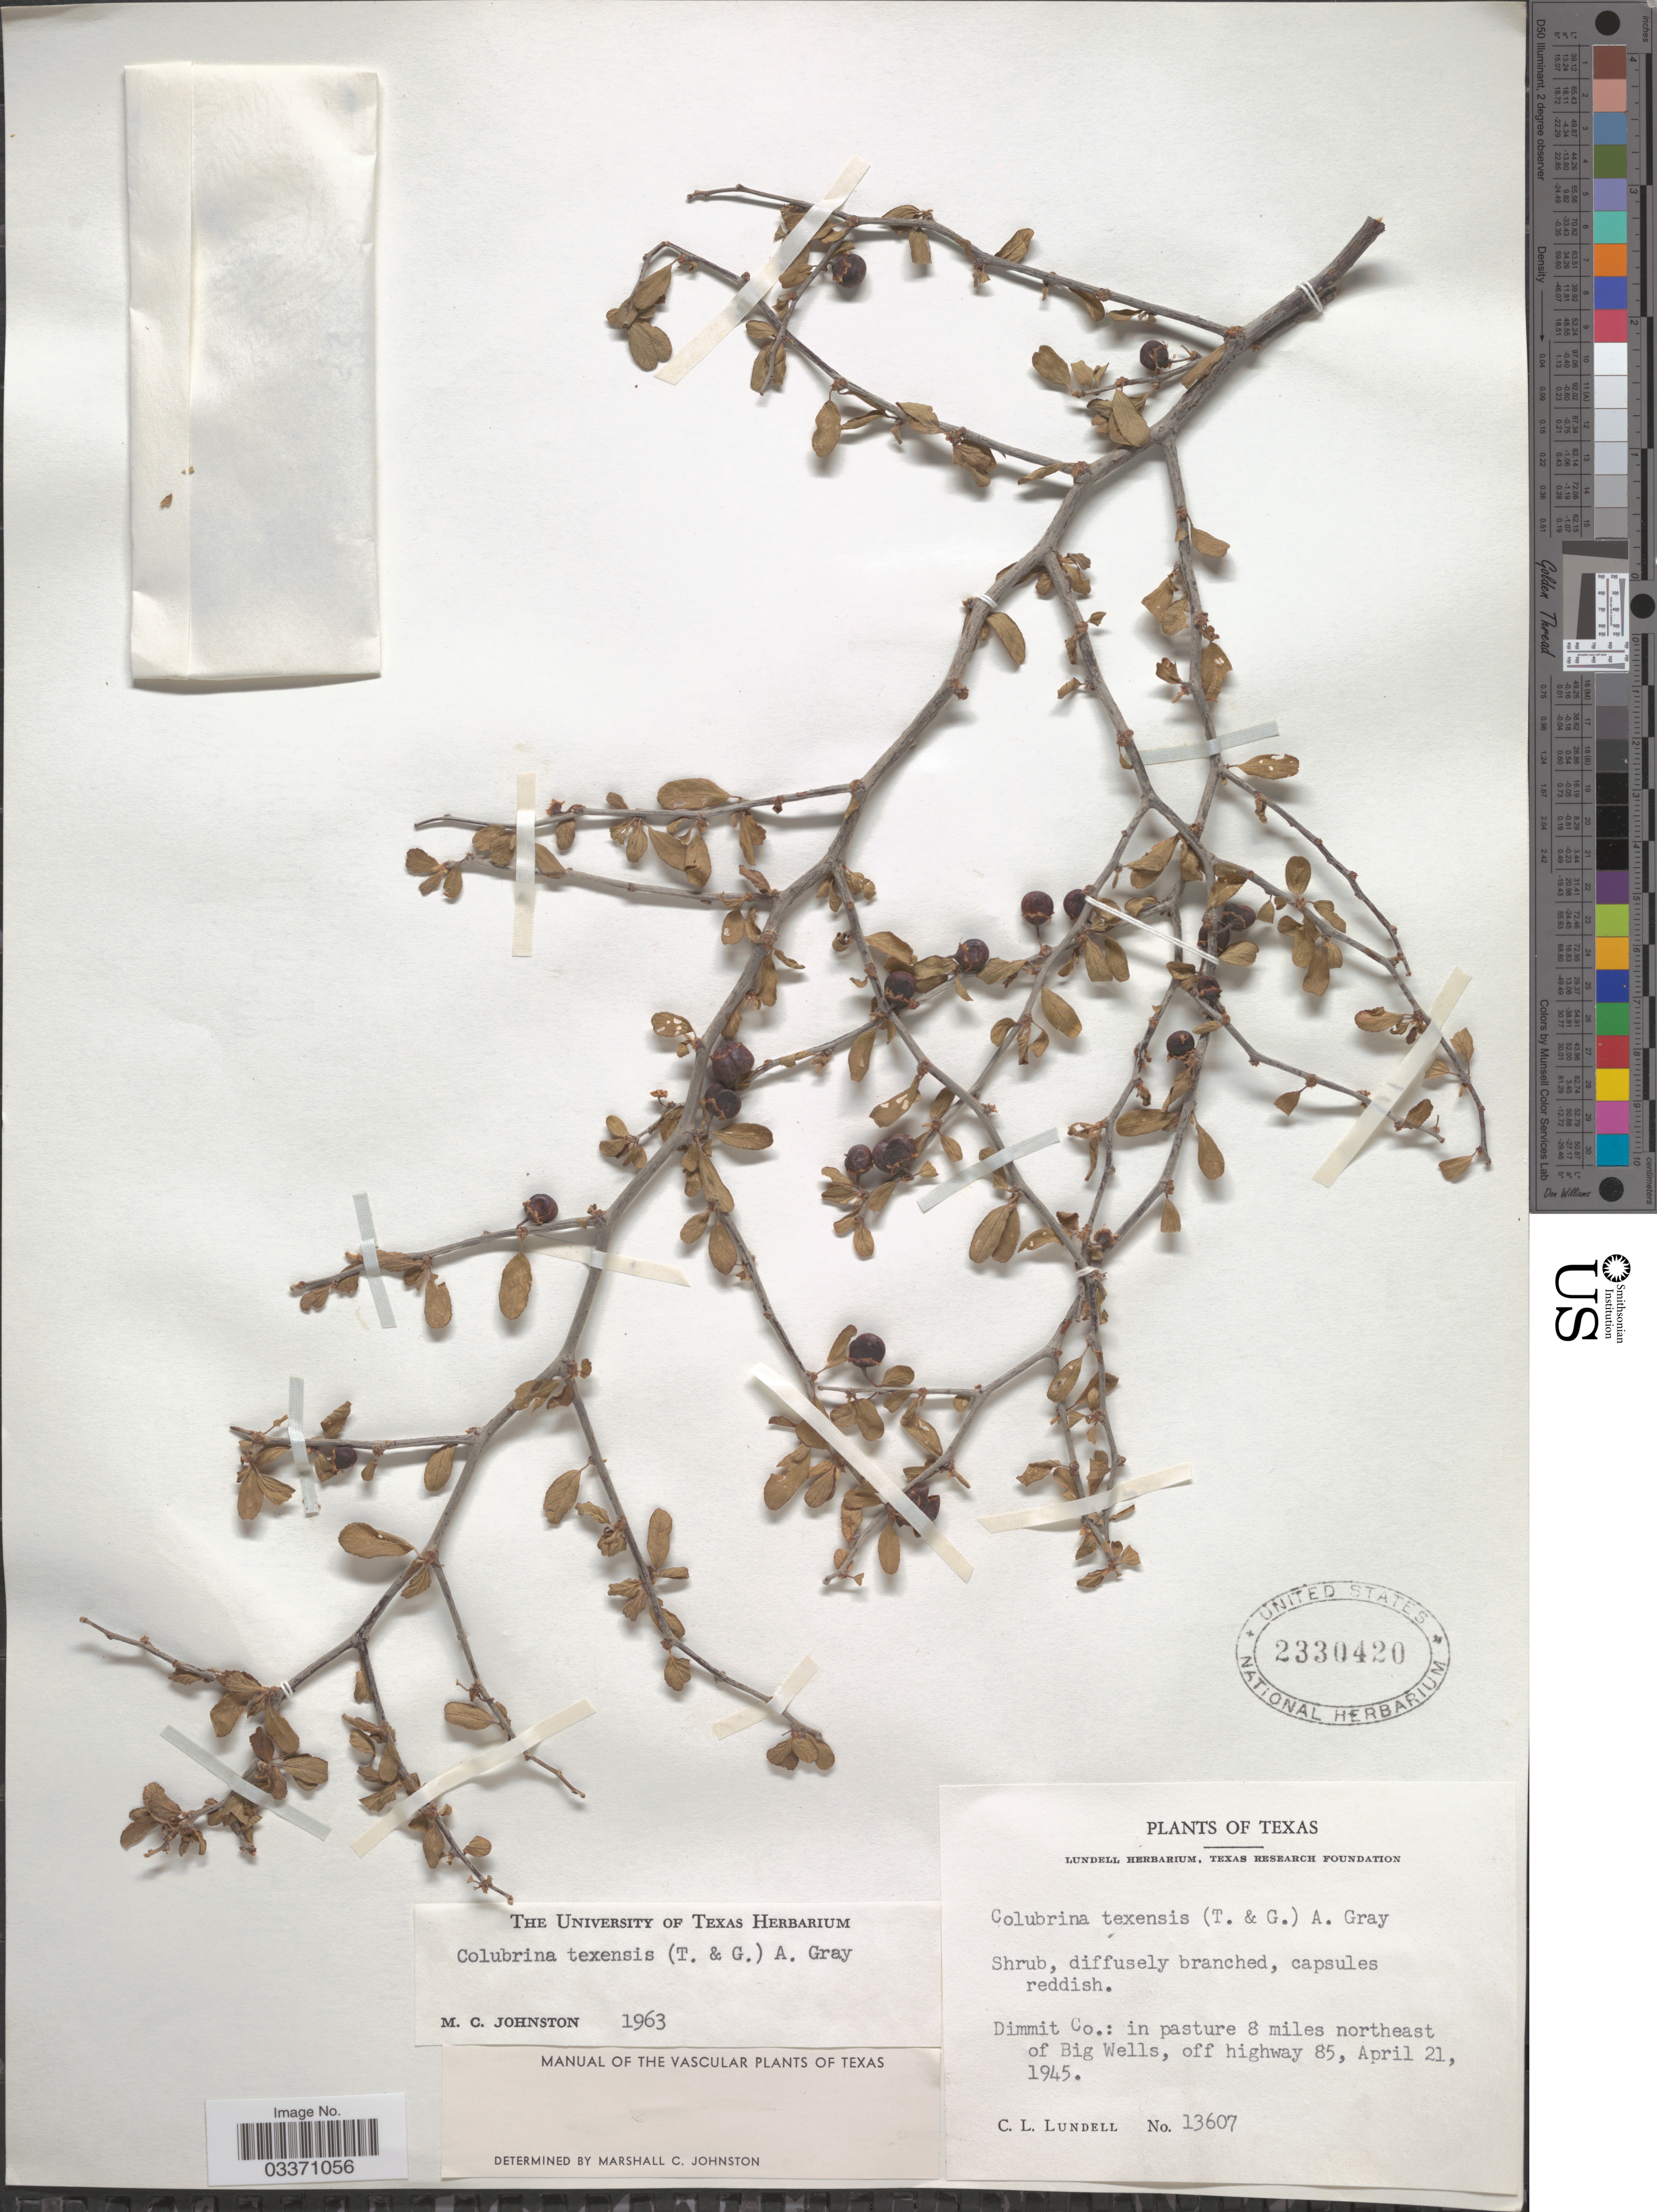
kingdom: Plantae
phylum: Tracheophyta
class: Magnoliopsida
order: Rosales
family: Rhamnaceae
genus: Colubrina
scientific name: Colubrina texensis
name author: (Torr. & A. Gray) A. Gray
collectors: C. L. Lundell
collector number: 13607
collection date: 1945-04-21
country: United States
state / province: Texas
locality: Dimmit Co.: in pasture 8 miles northeast of Big Wells, off highway 85.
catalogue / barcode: US 2330420